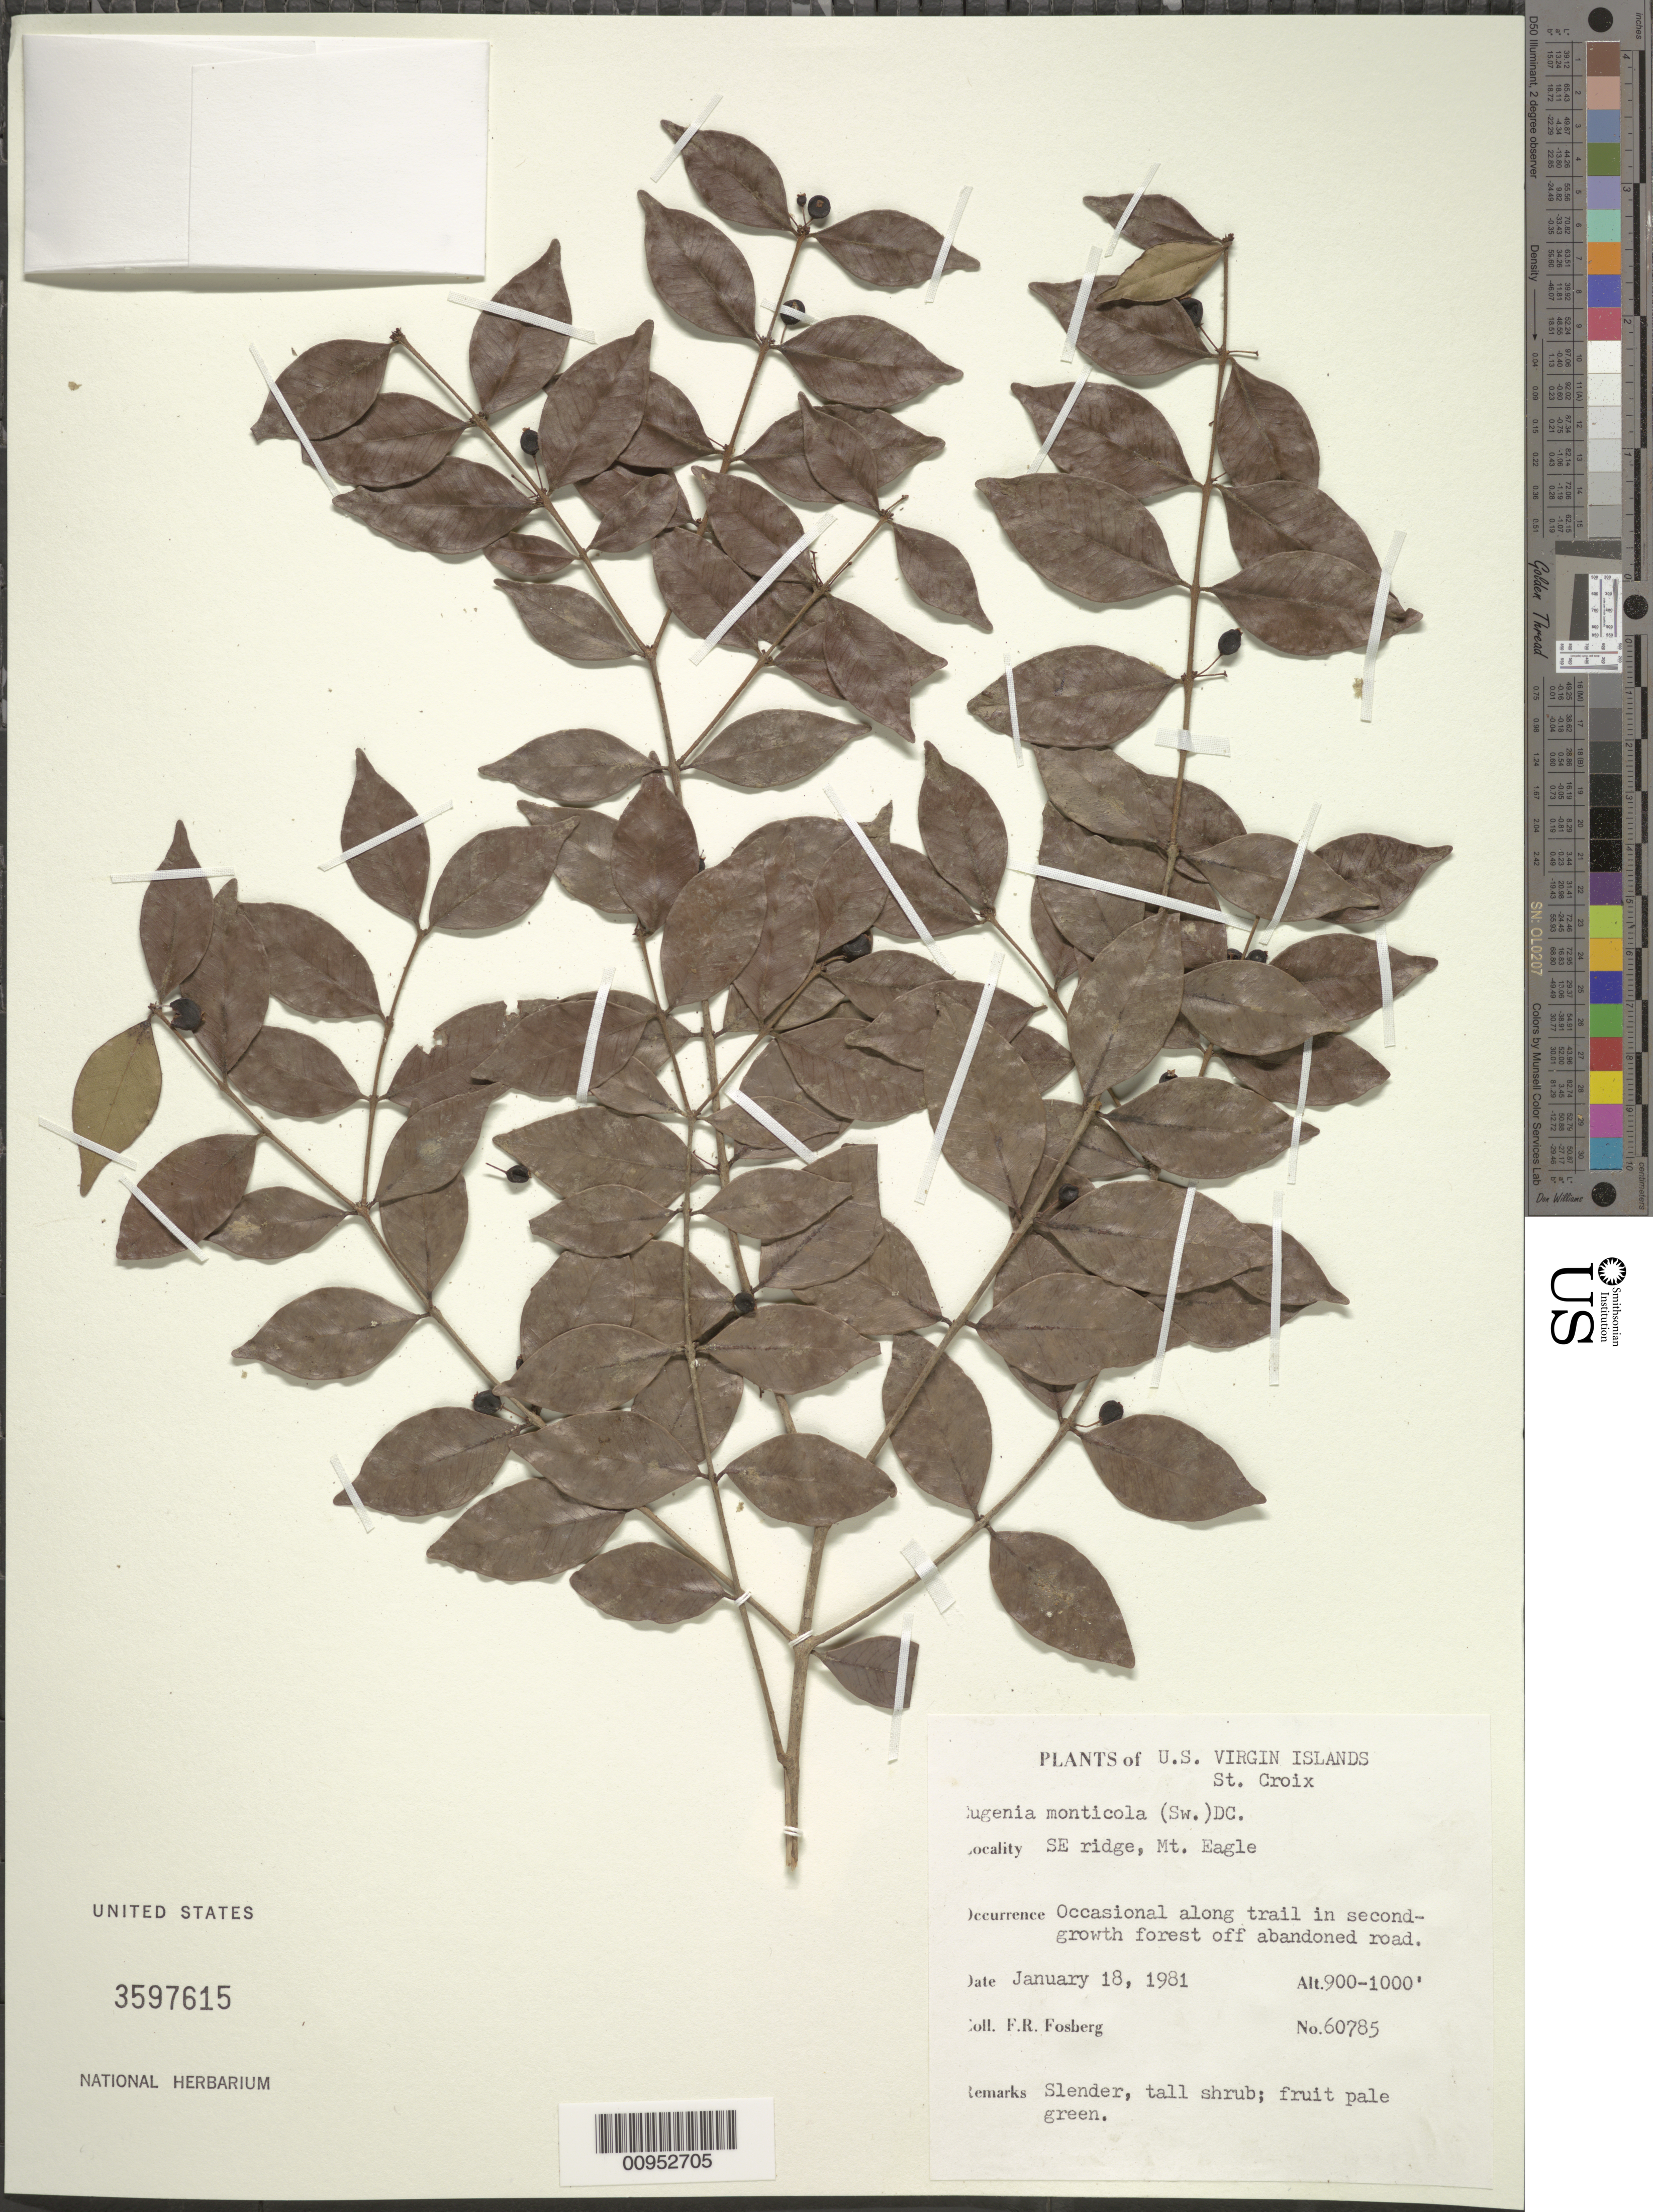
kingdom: Plantae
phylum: Tracheophyta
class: Magnoliopsida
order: Myrtales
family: Myrtaceae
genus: Eugenia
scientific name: Eugenia monticola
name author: (Sw.) DC.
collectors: F. R. Fosberg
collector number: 60785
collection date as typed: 18 Jan 1981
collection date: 1981-01-18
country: U.S. Virgin Islands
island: St. Croix I.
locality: Mt. Eagle, SE ridge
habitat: Occasional along trail in second growth forest off abandoned road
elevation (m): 274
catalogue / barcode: US 3597615